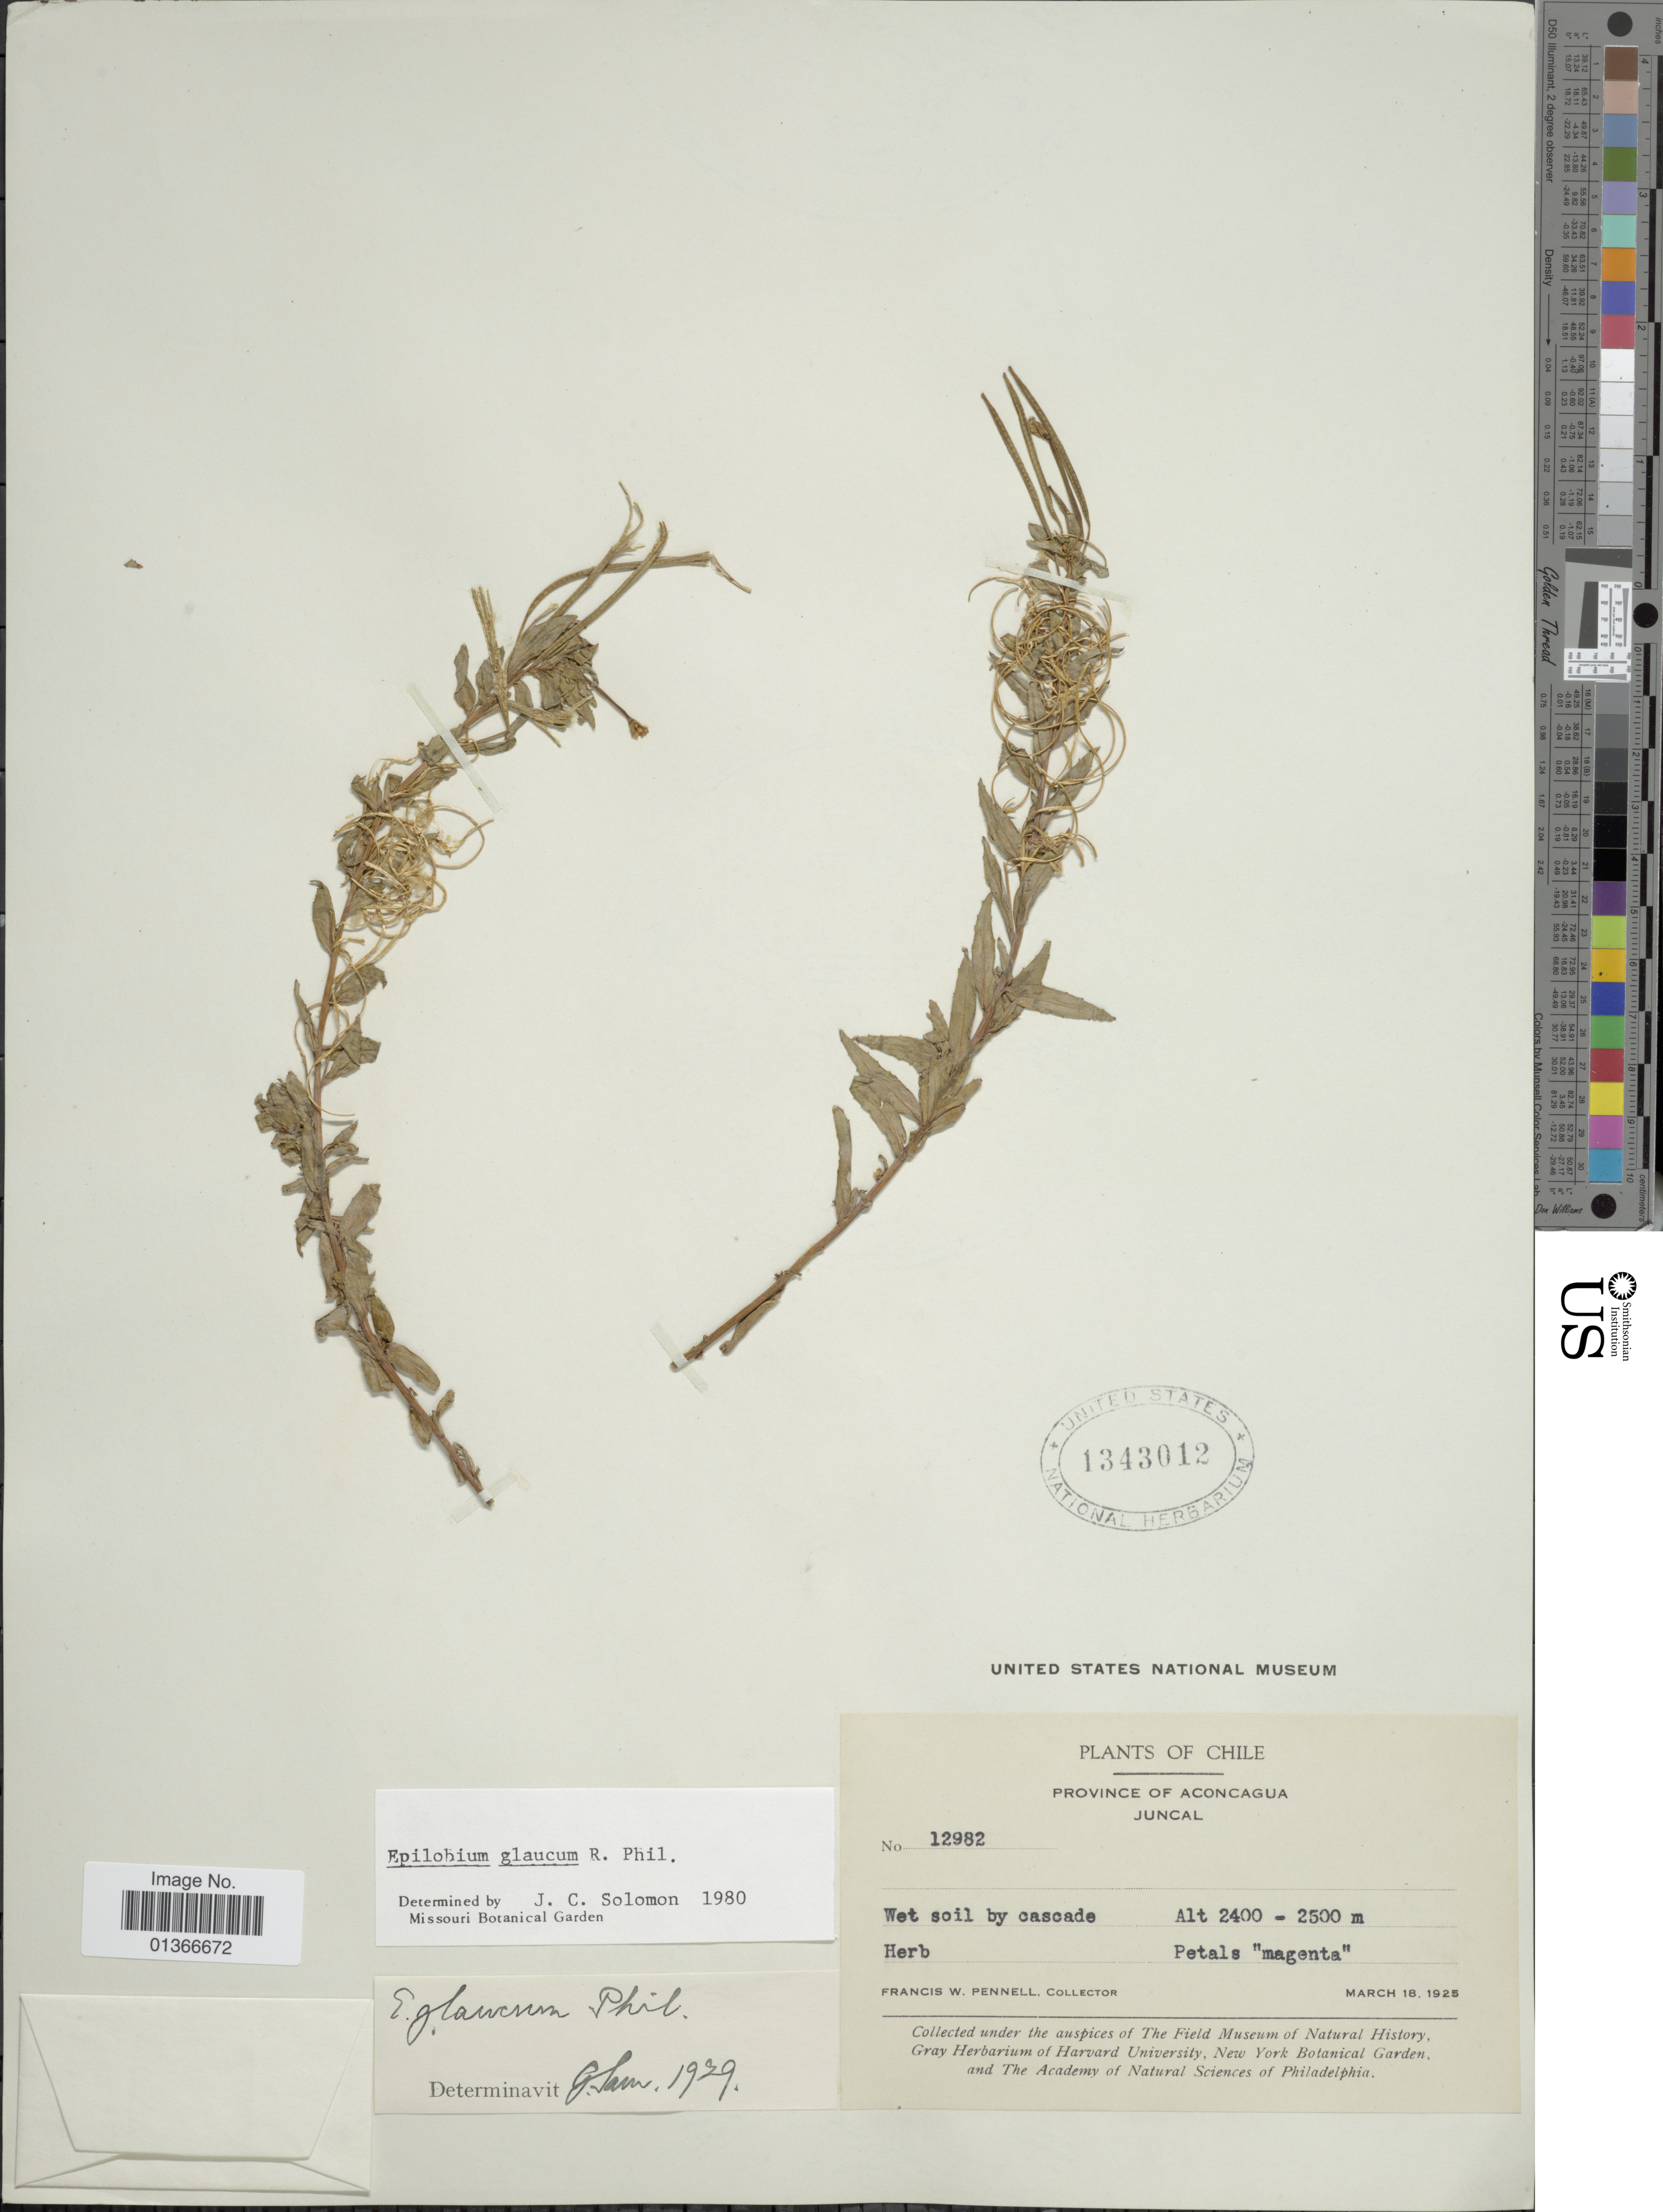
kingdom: Plantae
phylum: Tracheophyta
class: Magnoliopsida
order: Myrtales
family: Onagraceae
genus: Epilobium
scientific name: Epilobium glaucum Howell, nom. illeg.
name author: Howell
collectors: F. W. Pennell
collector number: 12982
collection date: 1925-03-18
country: Chile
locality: Province of Aconcagua. Juncal.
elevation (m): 2400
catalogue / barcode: US 1343012